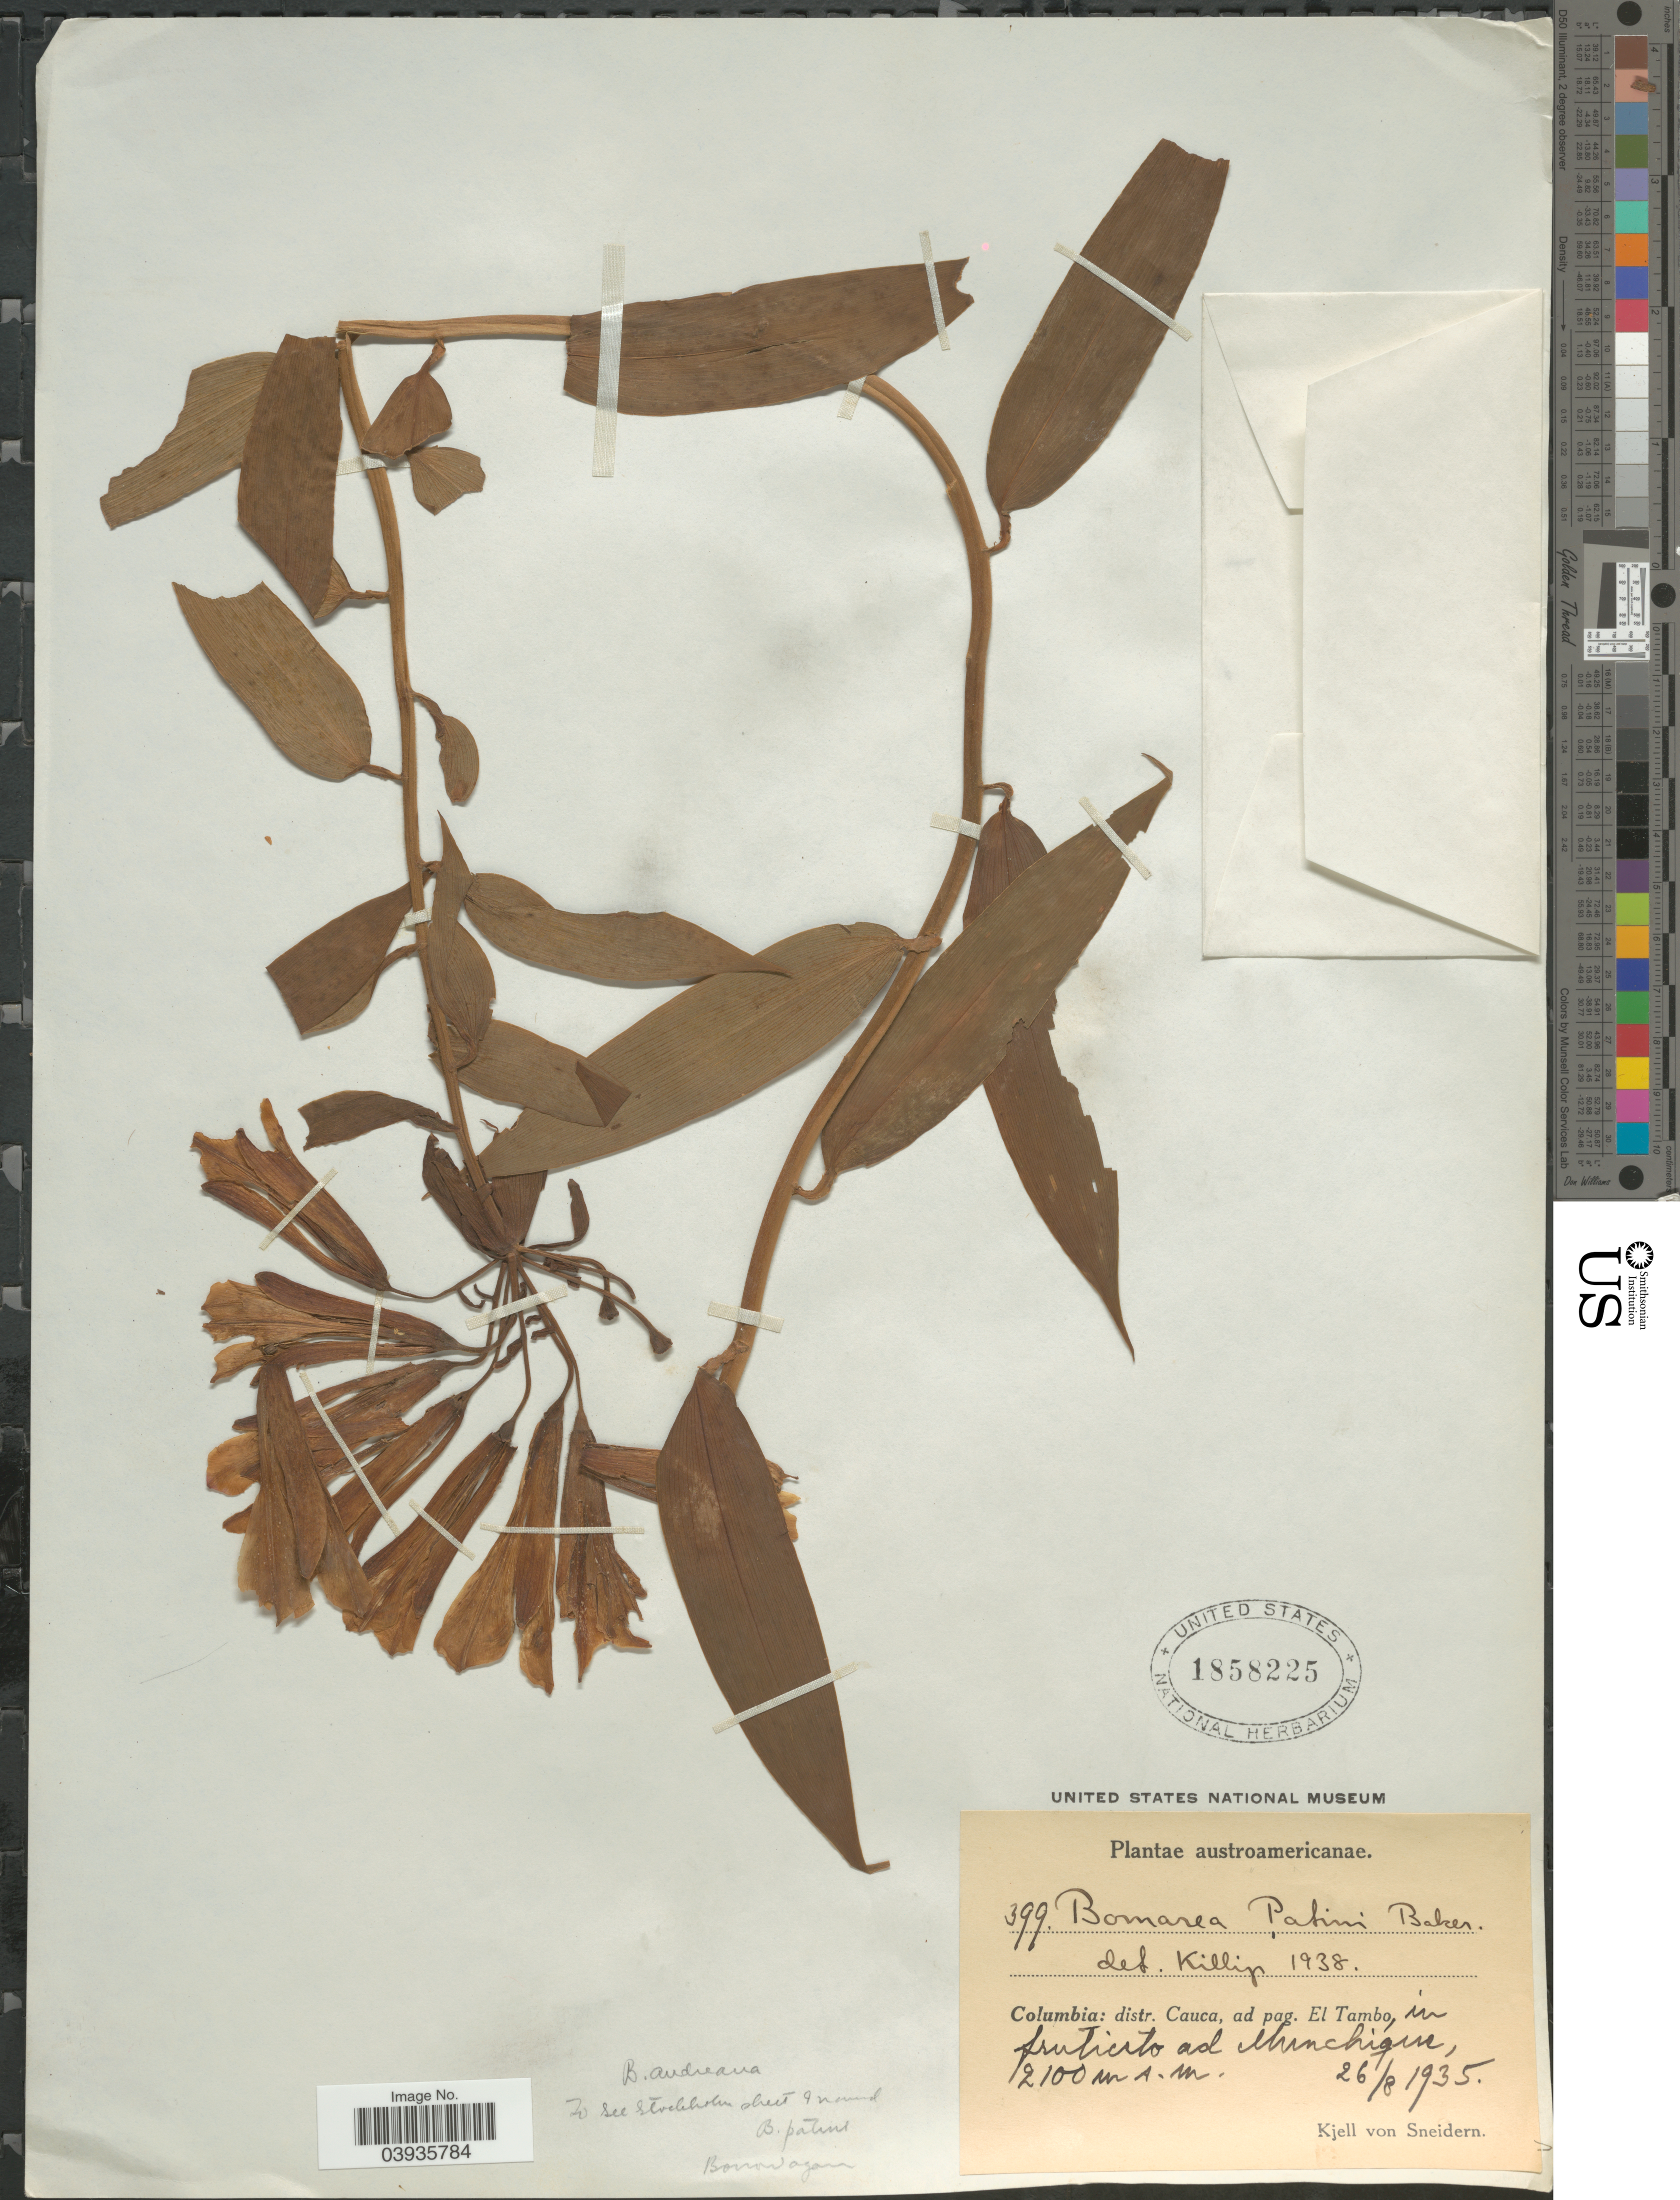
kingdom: Plantae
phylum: Tracheophyta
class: Liliopsida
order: Liliales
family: Alstroemeriaceae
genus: Bomarea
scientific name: Bomarea andreana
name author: Baker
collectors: K. von Sneidern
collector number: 399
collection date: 1935-08-26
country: Colombia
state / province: Cauca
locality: Distr. Cauca, ad pag. El Tambo, in fruticeto ad Munchique.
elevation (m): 2100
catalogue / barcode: US 1858225